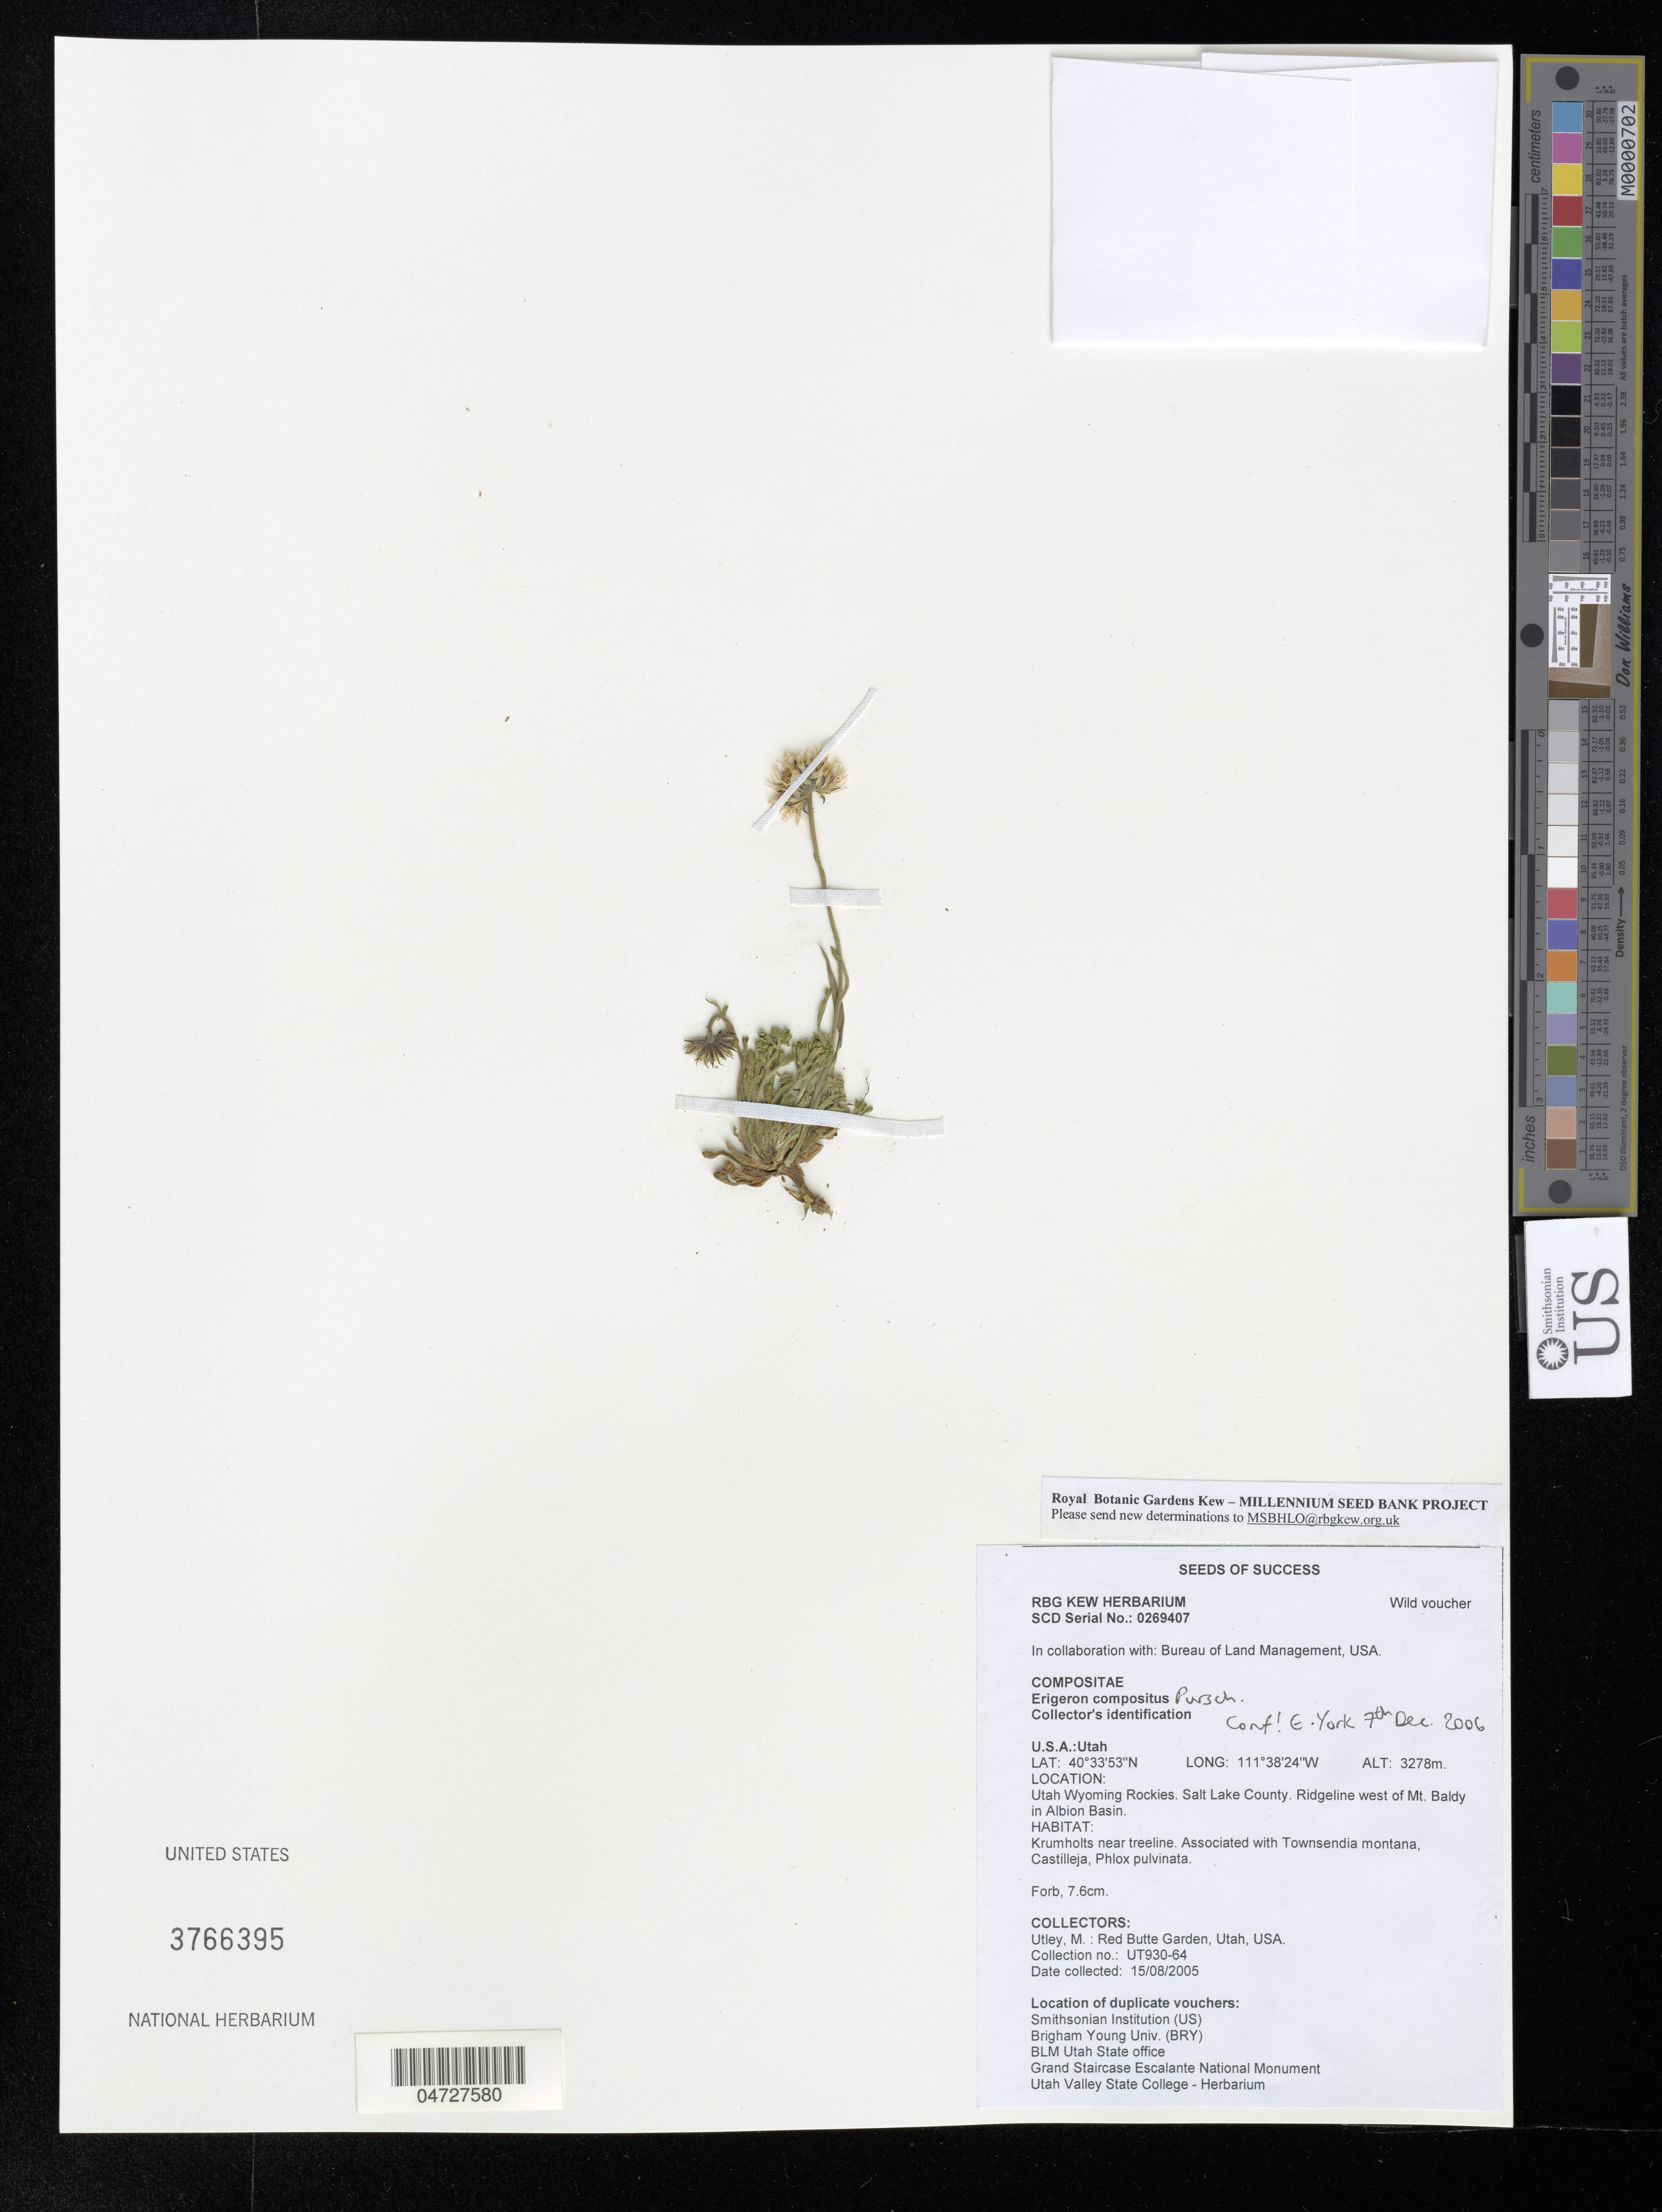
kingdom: Plantae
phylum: Tracheophyta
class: Magnoliopsida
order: Asterales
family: Asteraceae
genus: Erigeron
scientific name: Erigeron compositus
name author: Pursh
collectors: M. Utley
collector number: UT930-64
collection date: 2005-08-15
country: United States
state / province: Utah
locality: Utah Wyoming Rockies. Salt Lake County. Ridgeline west of Mt, Baldy in Albion Basin.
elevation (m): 3278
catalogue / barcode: US 3766395